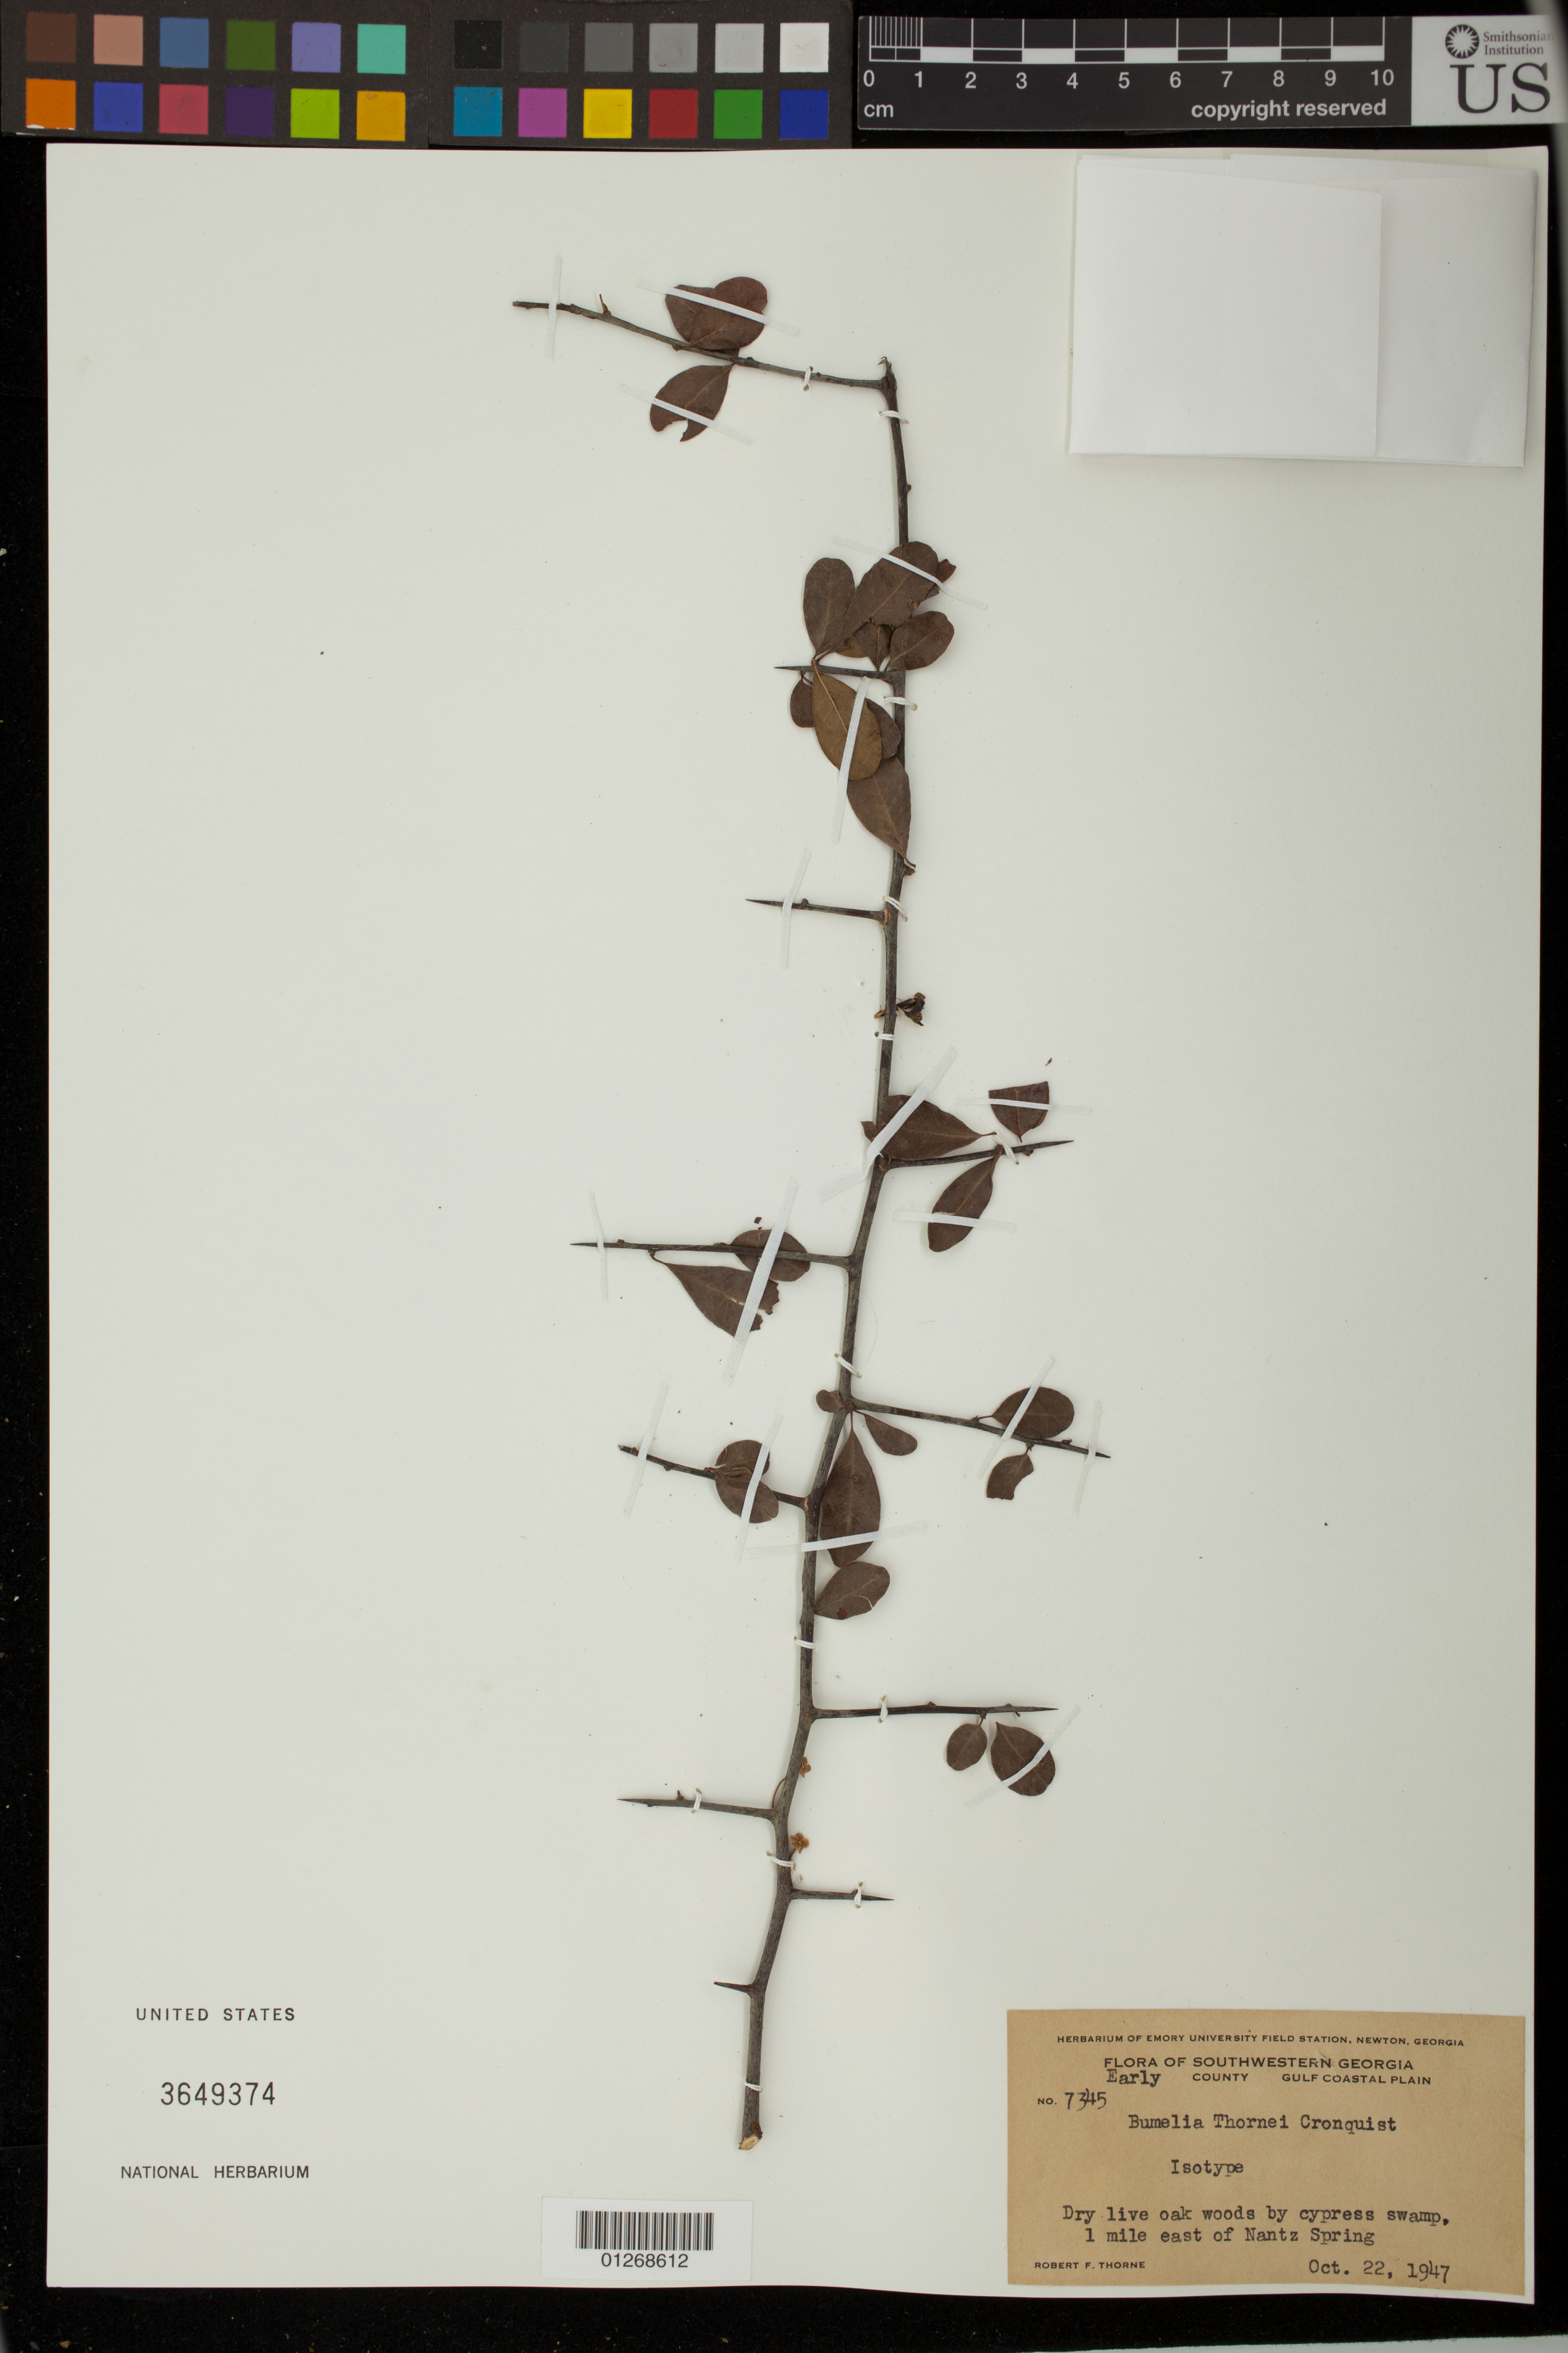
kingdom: Plantae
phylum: Tracheophyta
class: Magnoliopsida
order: Ericales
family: Sapotaceae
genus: Bumelia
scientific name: Bumelia thornei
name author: Cronq.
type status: Isotype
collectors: R. F. Thorne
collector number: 7345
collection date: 1947-10-22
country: United States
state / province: Georgia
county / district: Early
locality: Southwestern Georgia, Early county, Gulf Coastal Plain; 1 mile east of Nantz Spring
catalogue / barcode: US 3649374